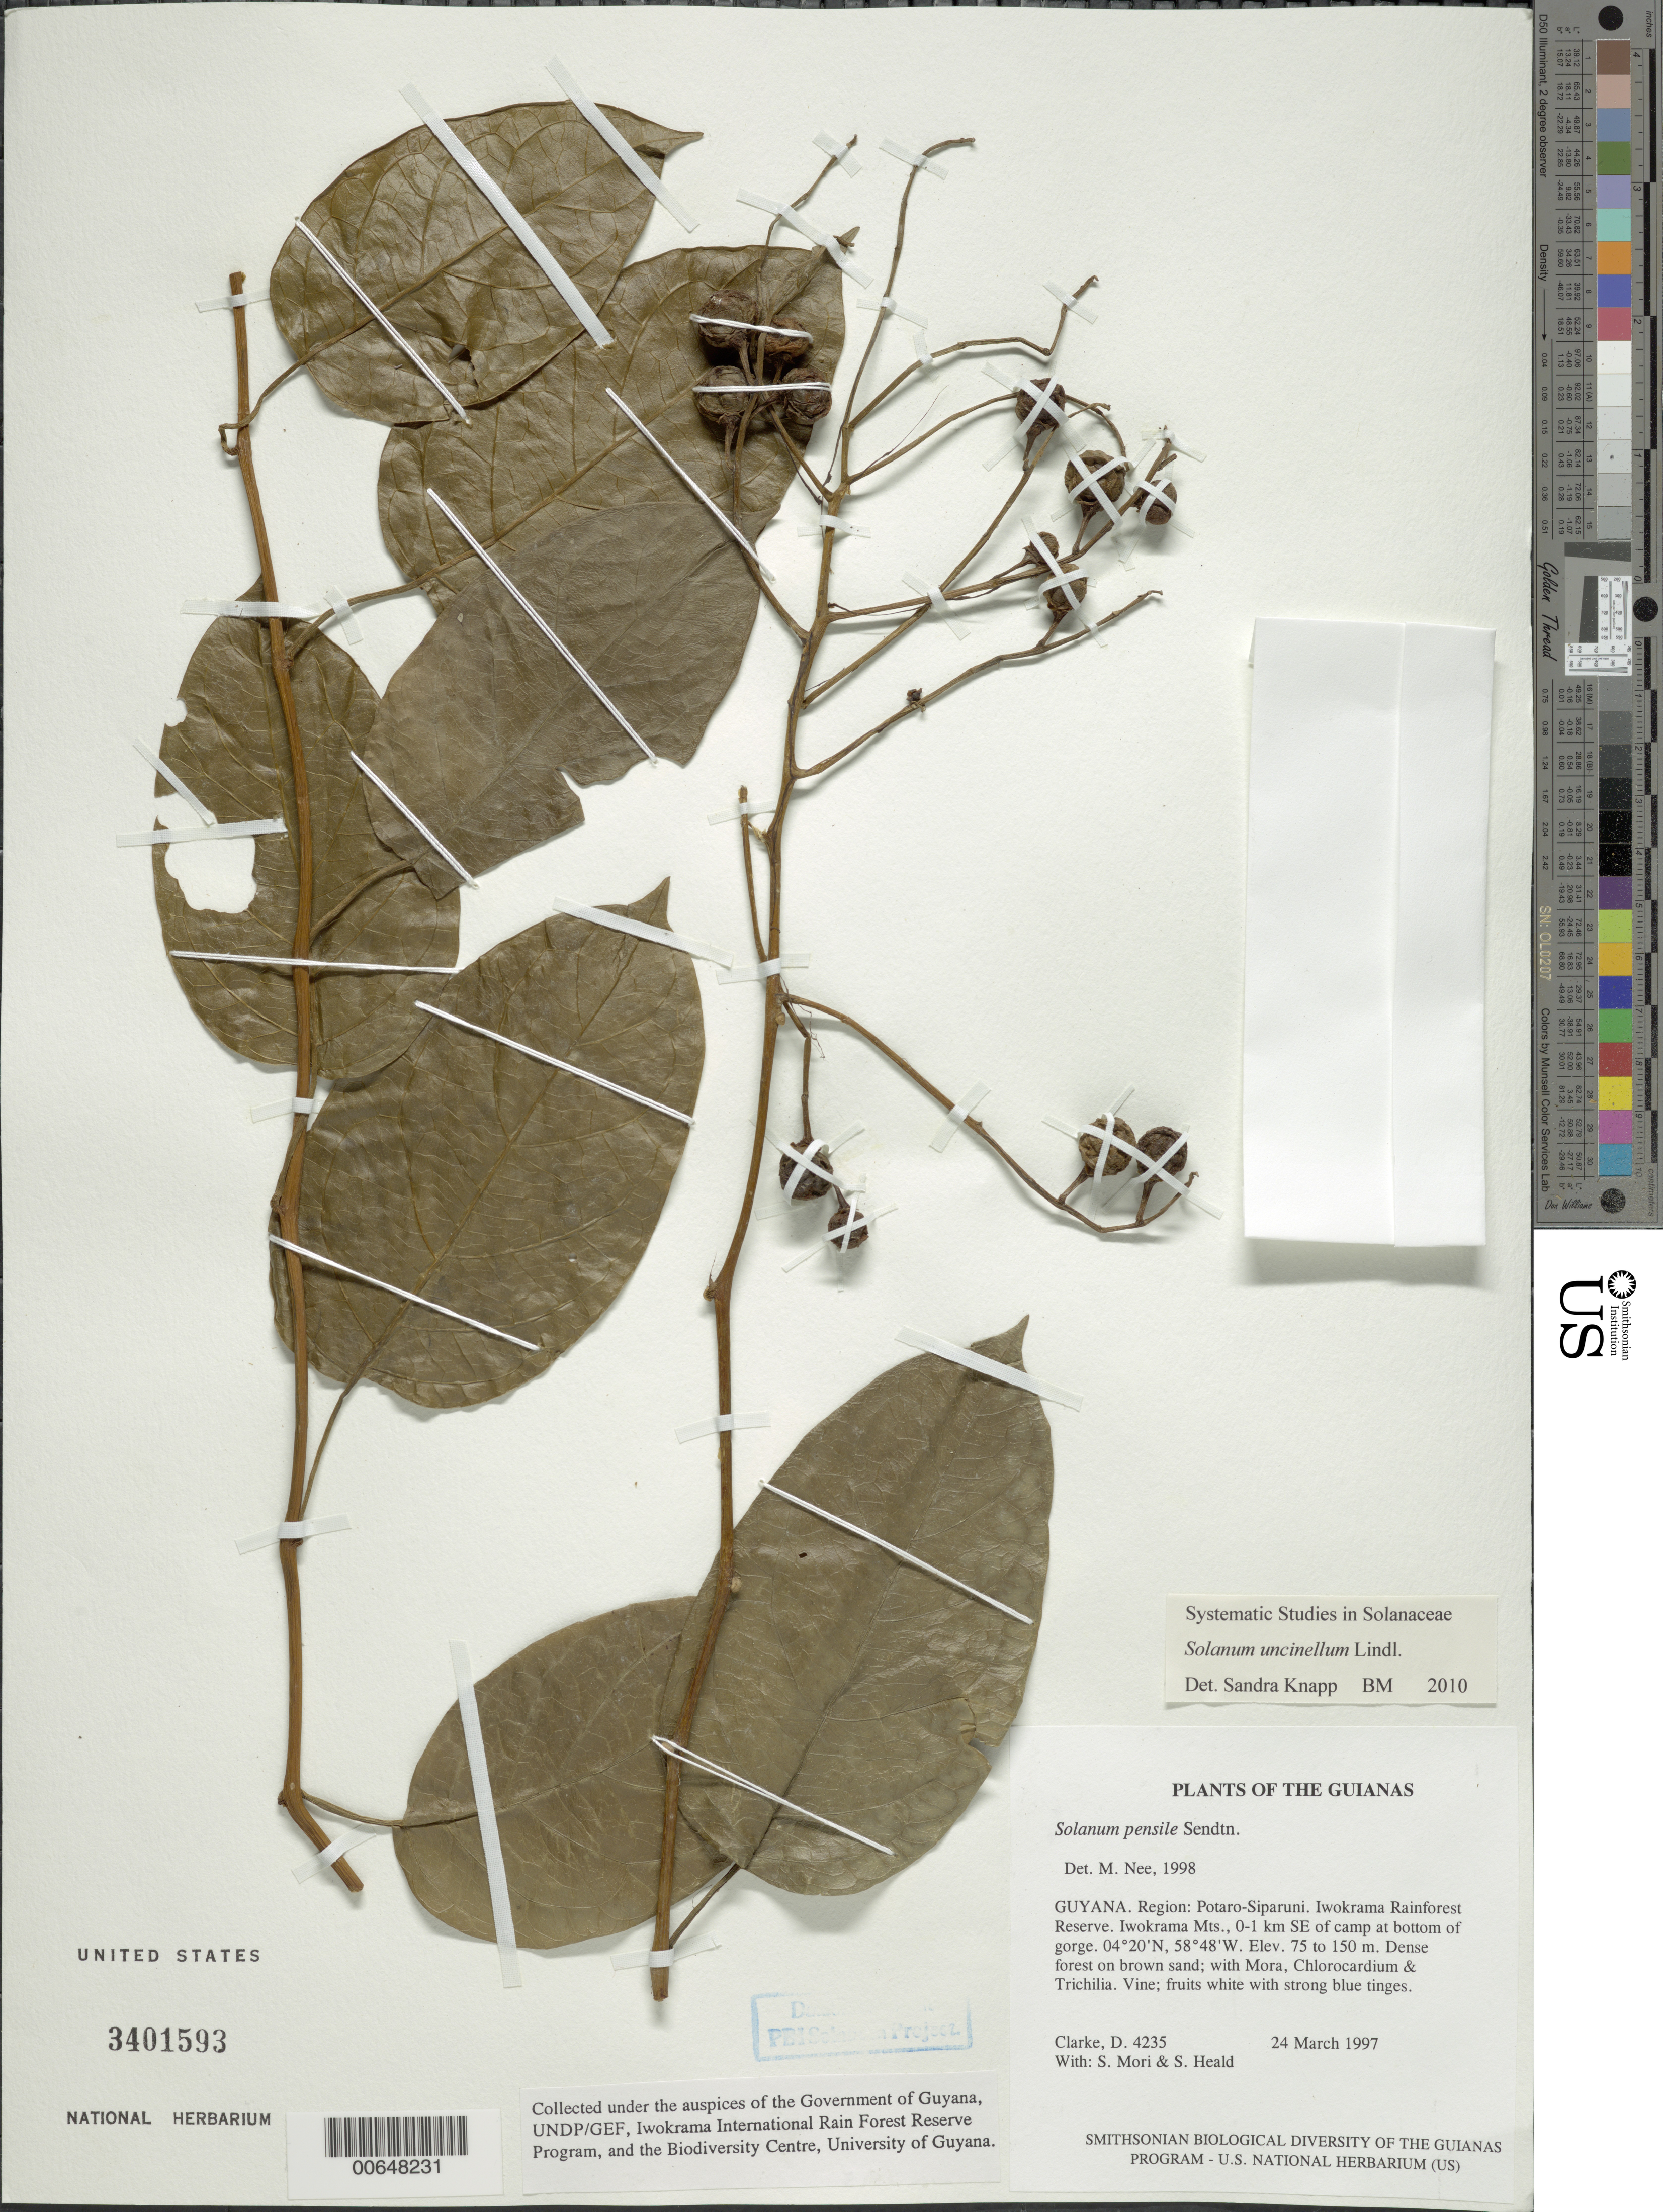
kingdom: Plantae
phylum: Tracheophyta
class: Magnoliopsida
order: Solanales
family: Solanaceae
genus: Solanum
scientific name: Solanum uncinellum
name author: Lindl.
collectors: H. D. Clarke, S. Mori & S. Heald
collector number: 4235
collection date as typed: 3 Mar 1997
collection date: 1997-03-03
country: Guyana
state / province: Potaro-Siparuni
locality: Iwokrama Rainforest Reserve. Iwokrama Mts., 0-1 km SE of camp at bottom of gorge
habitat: Dense forest on brown sand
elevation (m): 75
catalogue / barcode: US 3401593